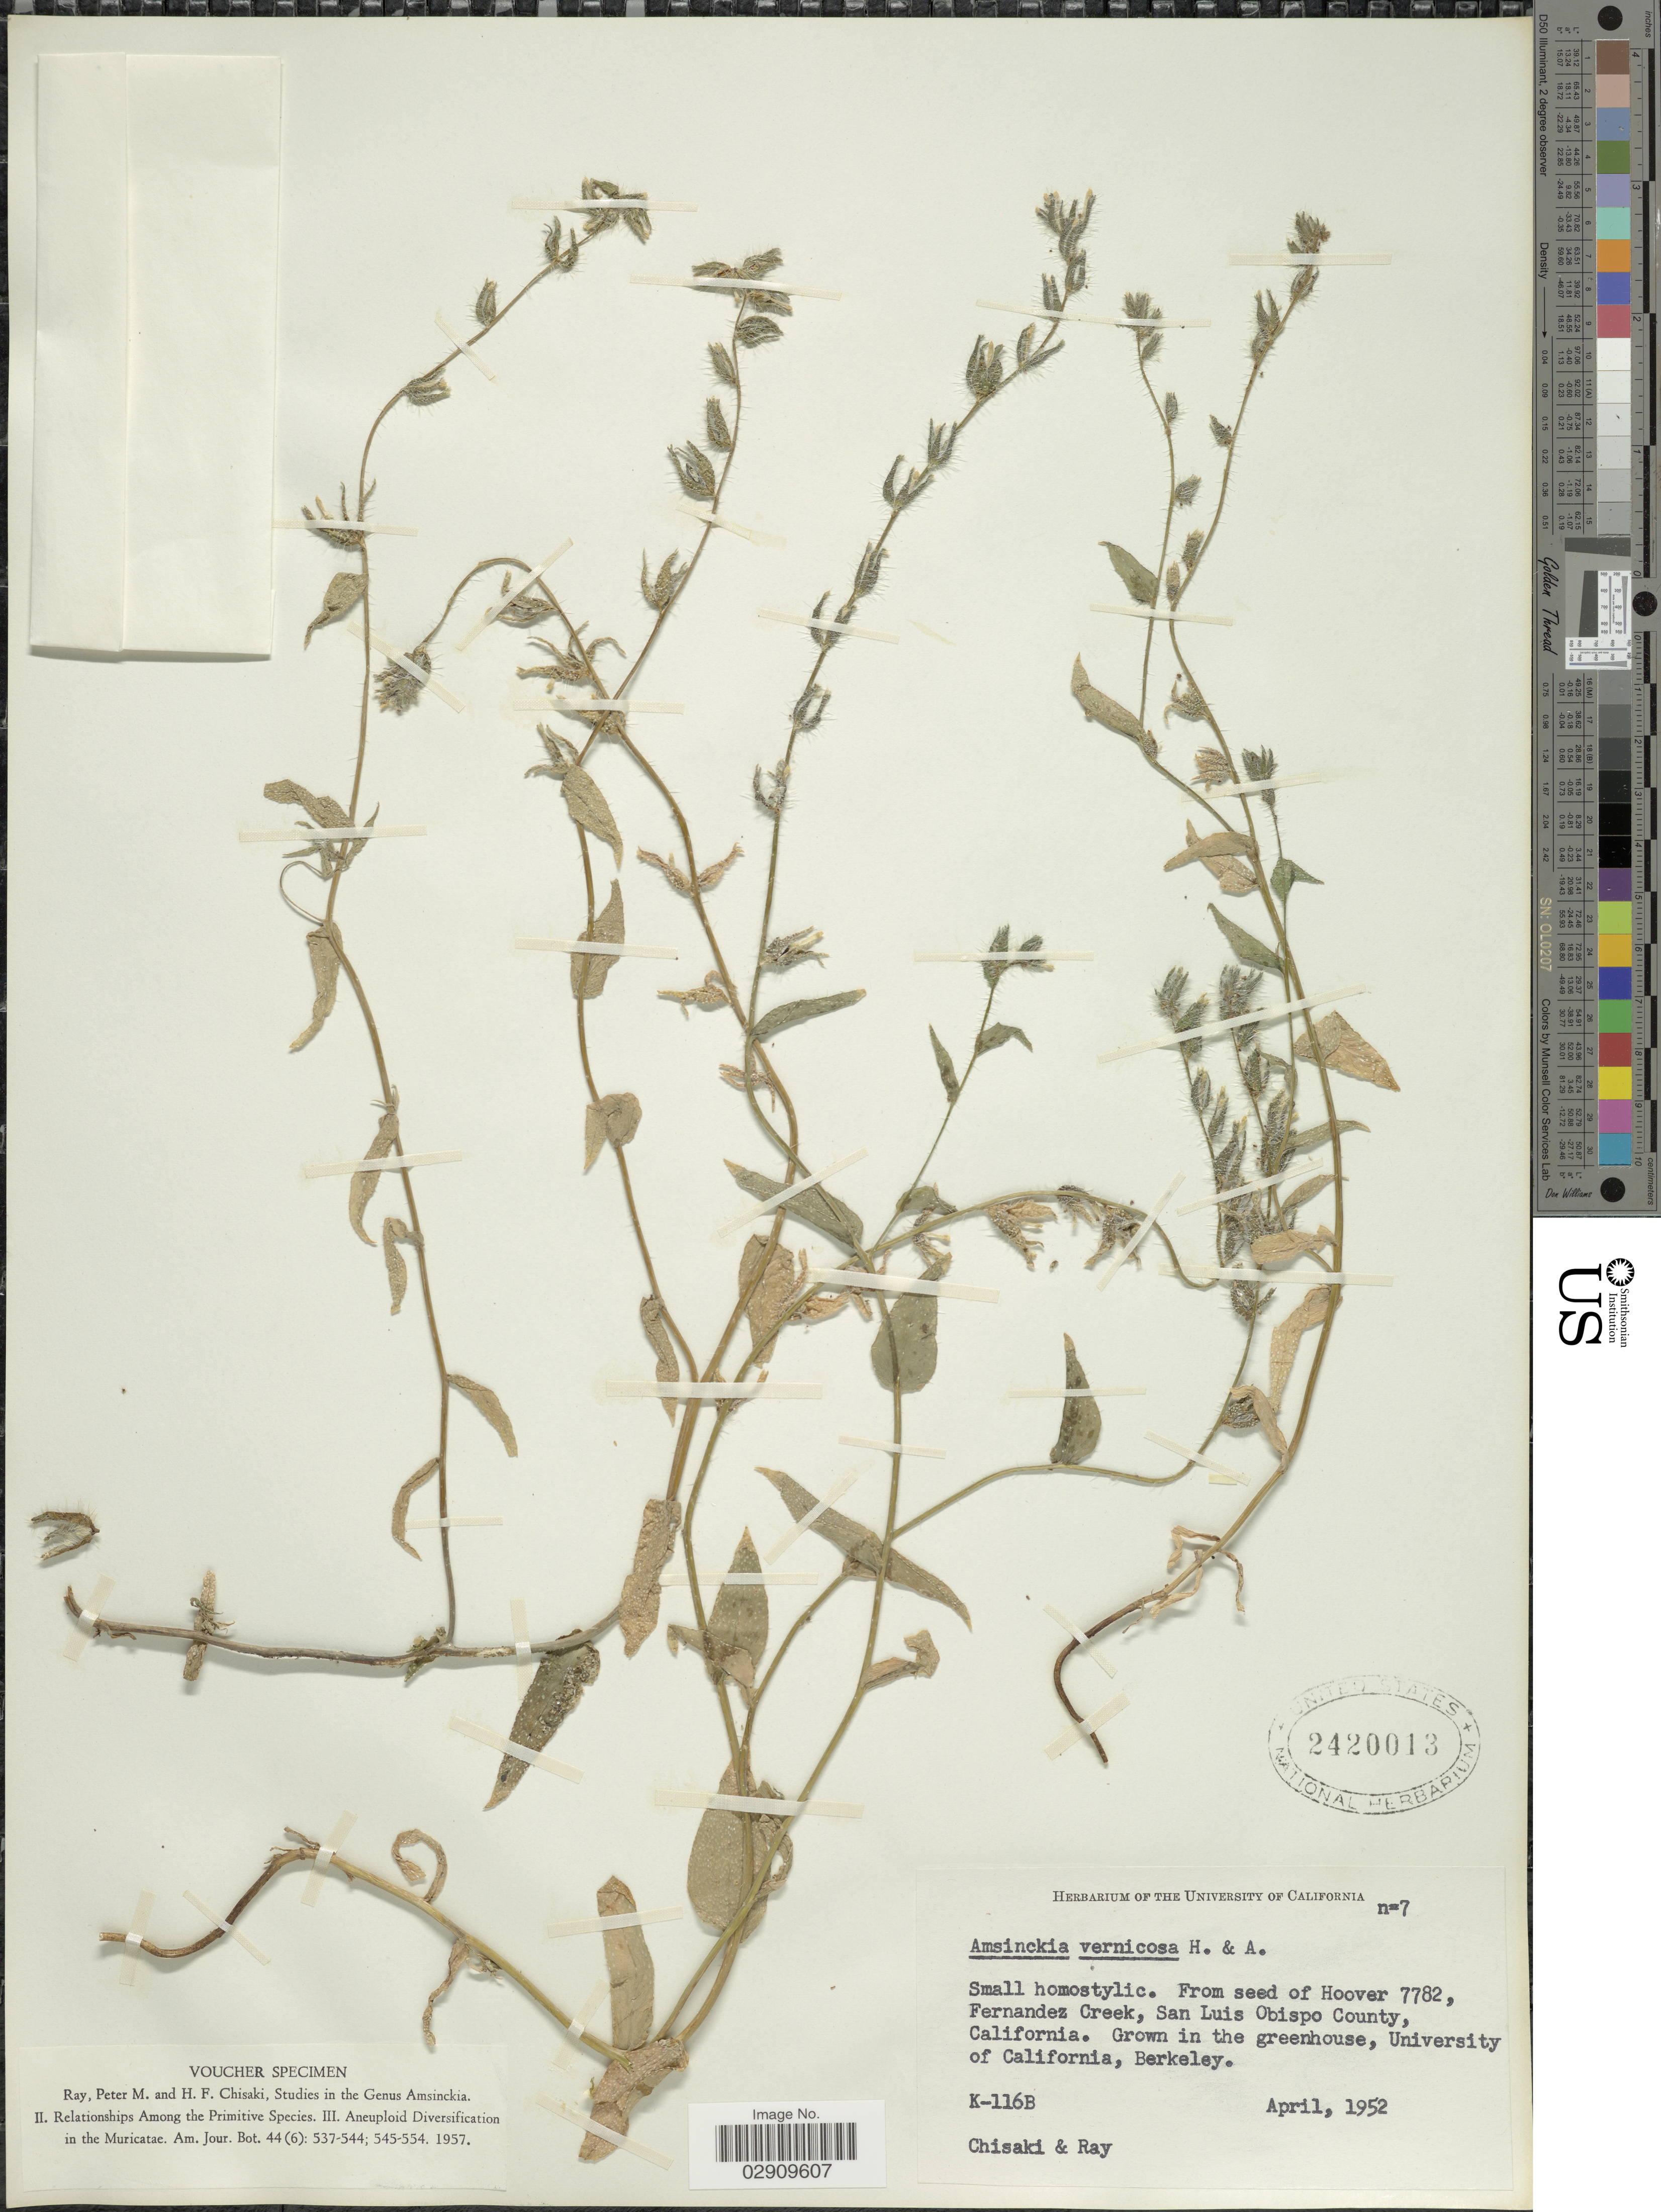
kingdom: Plantae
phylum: Tracheophyta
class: Magnoliopsida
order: Boraginales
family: Boraginaceae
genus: Amsinckia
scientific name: Amsinckia vernicosa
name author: Hook. & Arn.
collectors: Chisaki & -. Ray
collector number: K-116B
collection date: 1952-04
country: United States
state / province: California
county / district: Alameda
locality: Grown in the greenhouse, University of California, Berkeley.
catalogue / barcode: US 2420013